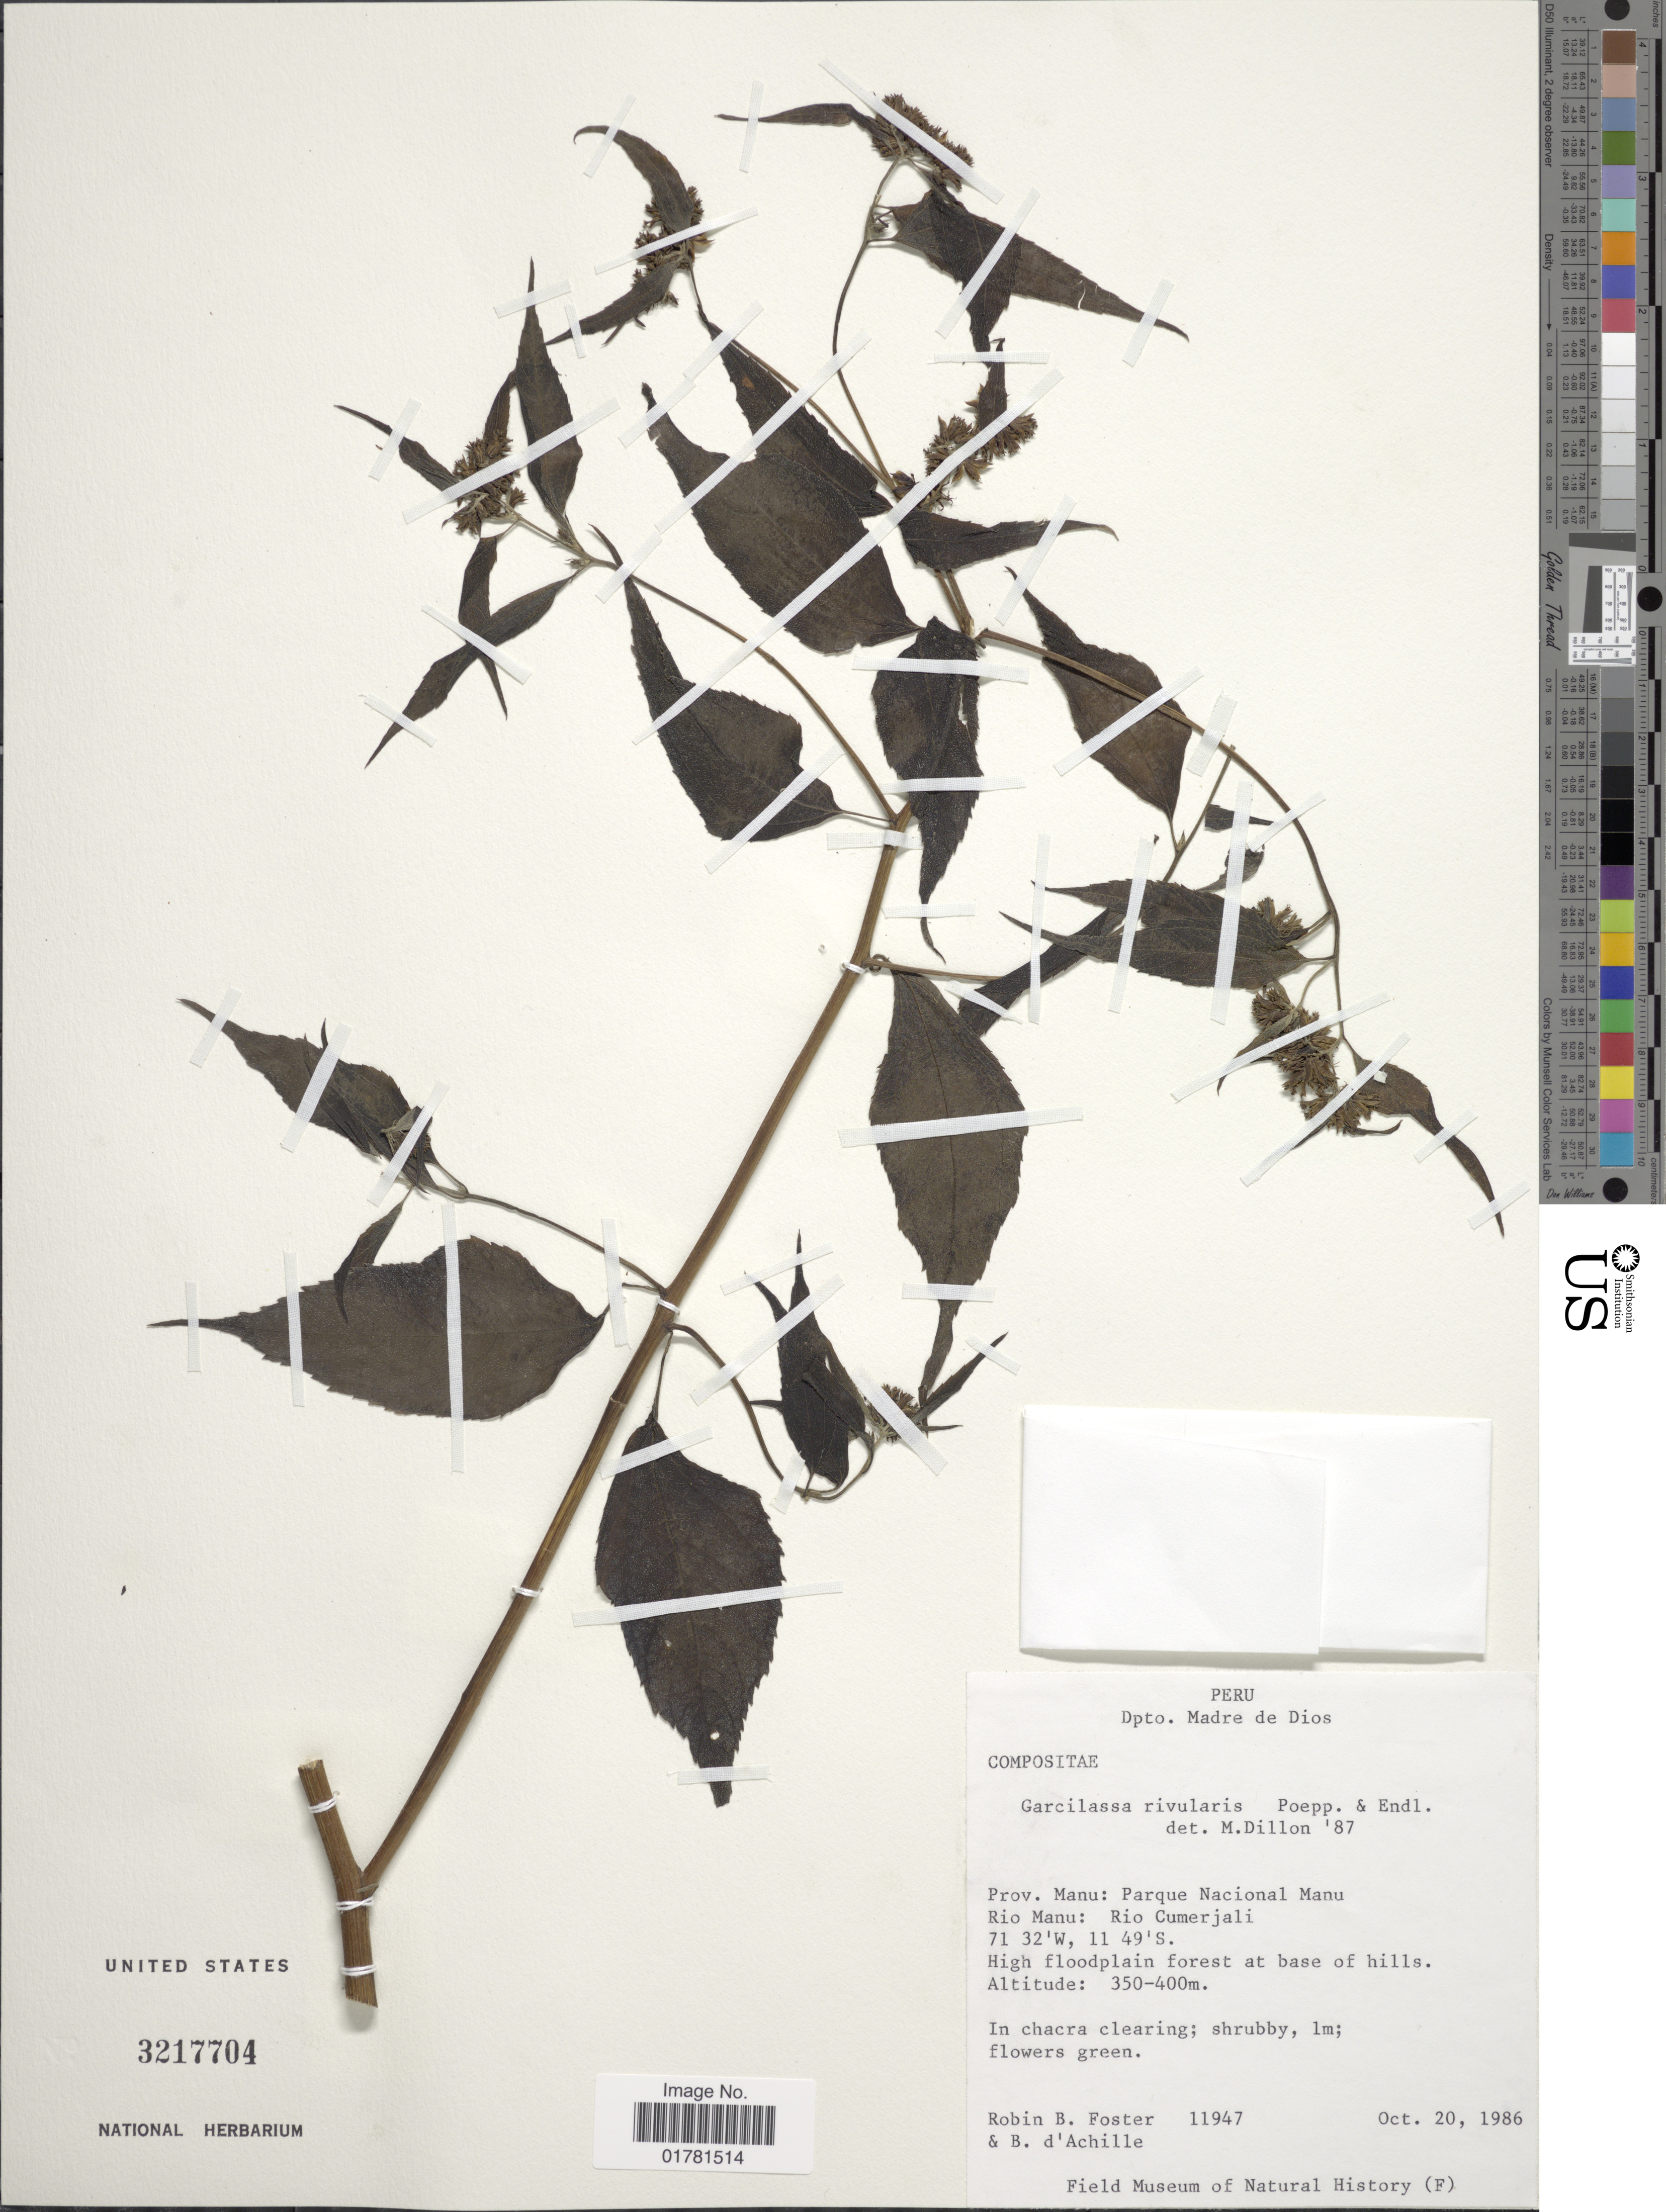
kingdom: Plantae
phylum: Tracheophyta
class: Magnoliopsida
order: Asterales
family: Asteraceae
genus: Garcilassa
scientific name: Garcilassa rivularis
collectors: R. B. Foster & B. d'Achille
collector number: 11947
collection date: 1986-10-20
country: Peru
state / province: Madre de Dios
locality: Dpto Madre de Dios, prov. Manu: Parque Nacional Manu Rio Manu: Rio Cumerjali, High floodplain forest at base of hills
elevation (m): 350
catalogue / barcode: US 3217704